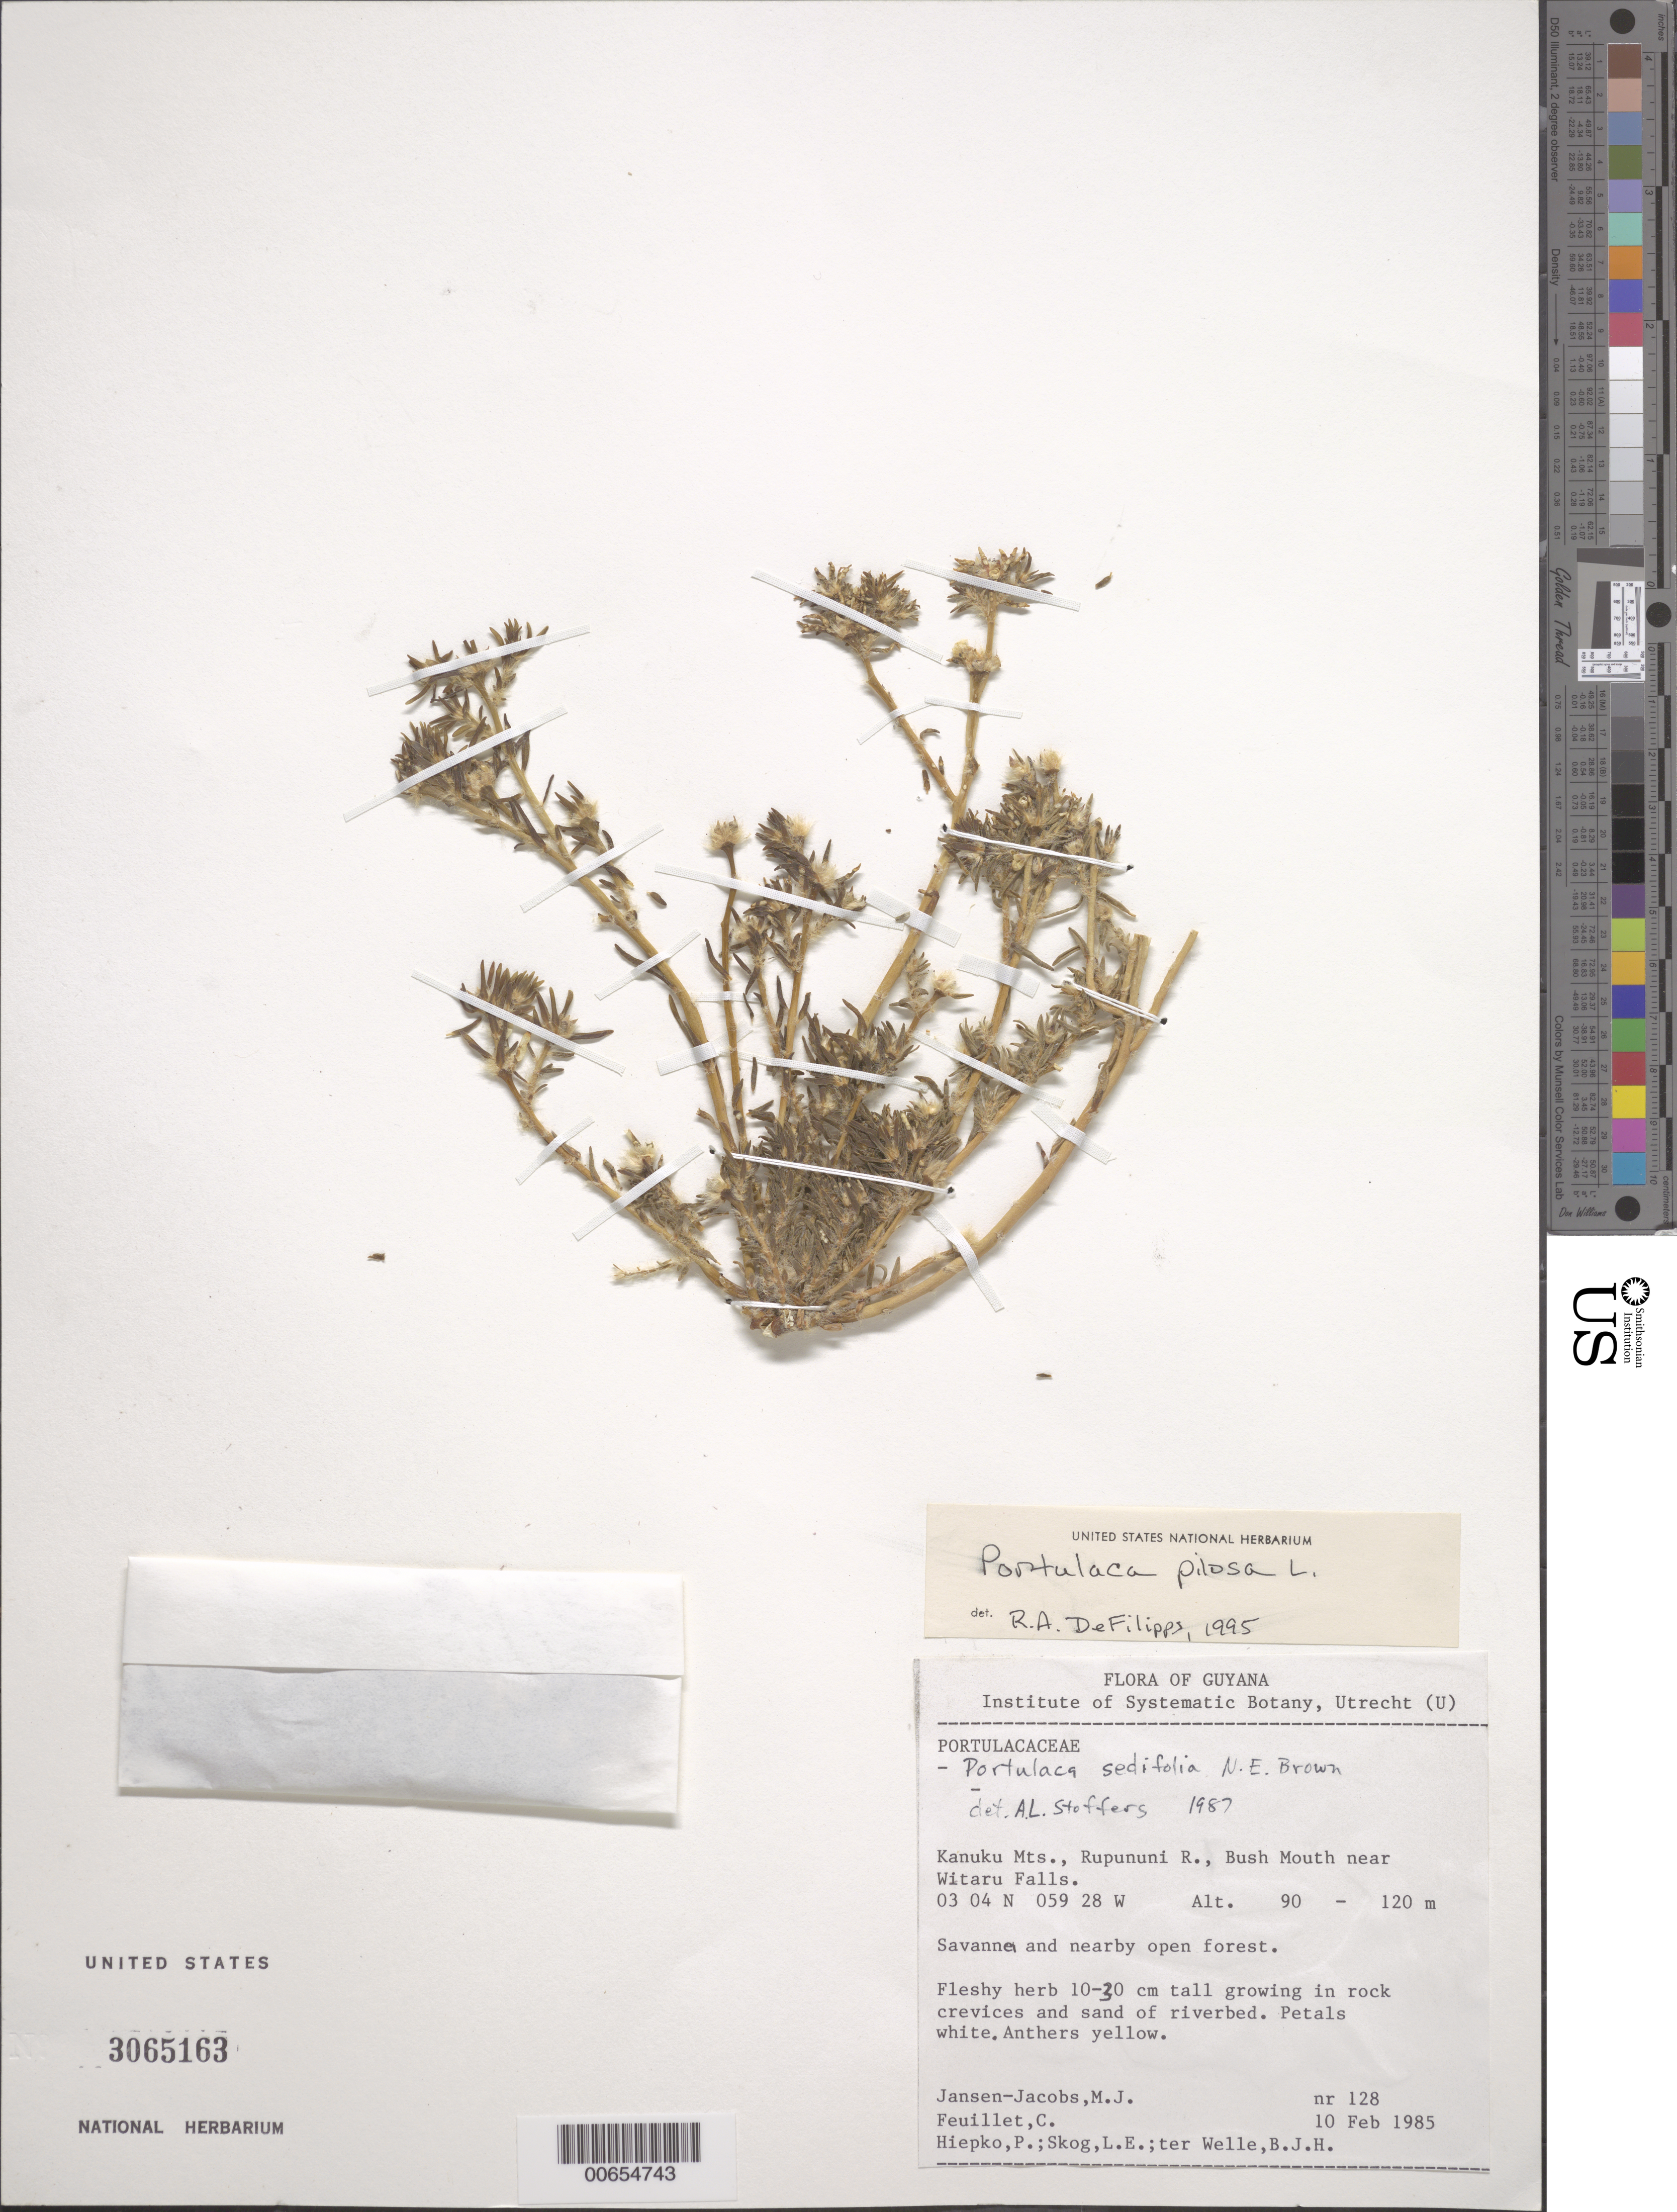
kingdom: Plantae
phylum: Tracheophyta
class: Magnoliopsida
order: Caryophyllales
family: Portulacaceae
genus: Portulaca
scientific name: Portulaca pilosa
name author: L.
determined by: DeFilipps, R. A.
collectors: M. J. Jansen-Jacobs, C. Feuillet, P. H. Hiepko, L. E. Skog & B. Welle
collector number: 128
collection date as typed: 10-Feb-85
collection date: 1985-02-10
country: Guyana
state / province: U. Takutu-U. Essequibo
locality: Kanuku Mts., Rupununi R., Bush Mouth near Witaru Falls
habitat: Savanna, nearby open forest in rock and crevices and sand of riverbed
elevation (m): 90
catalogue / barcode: US 3065163